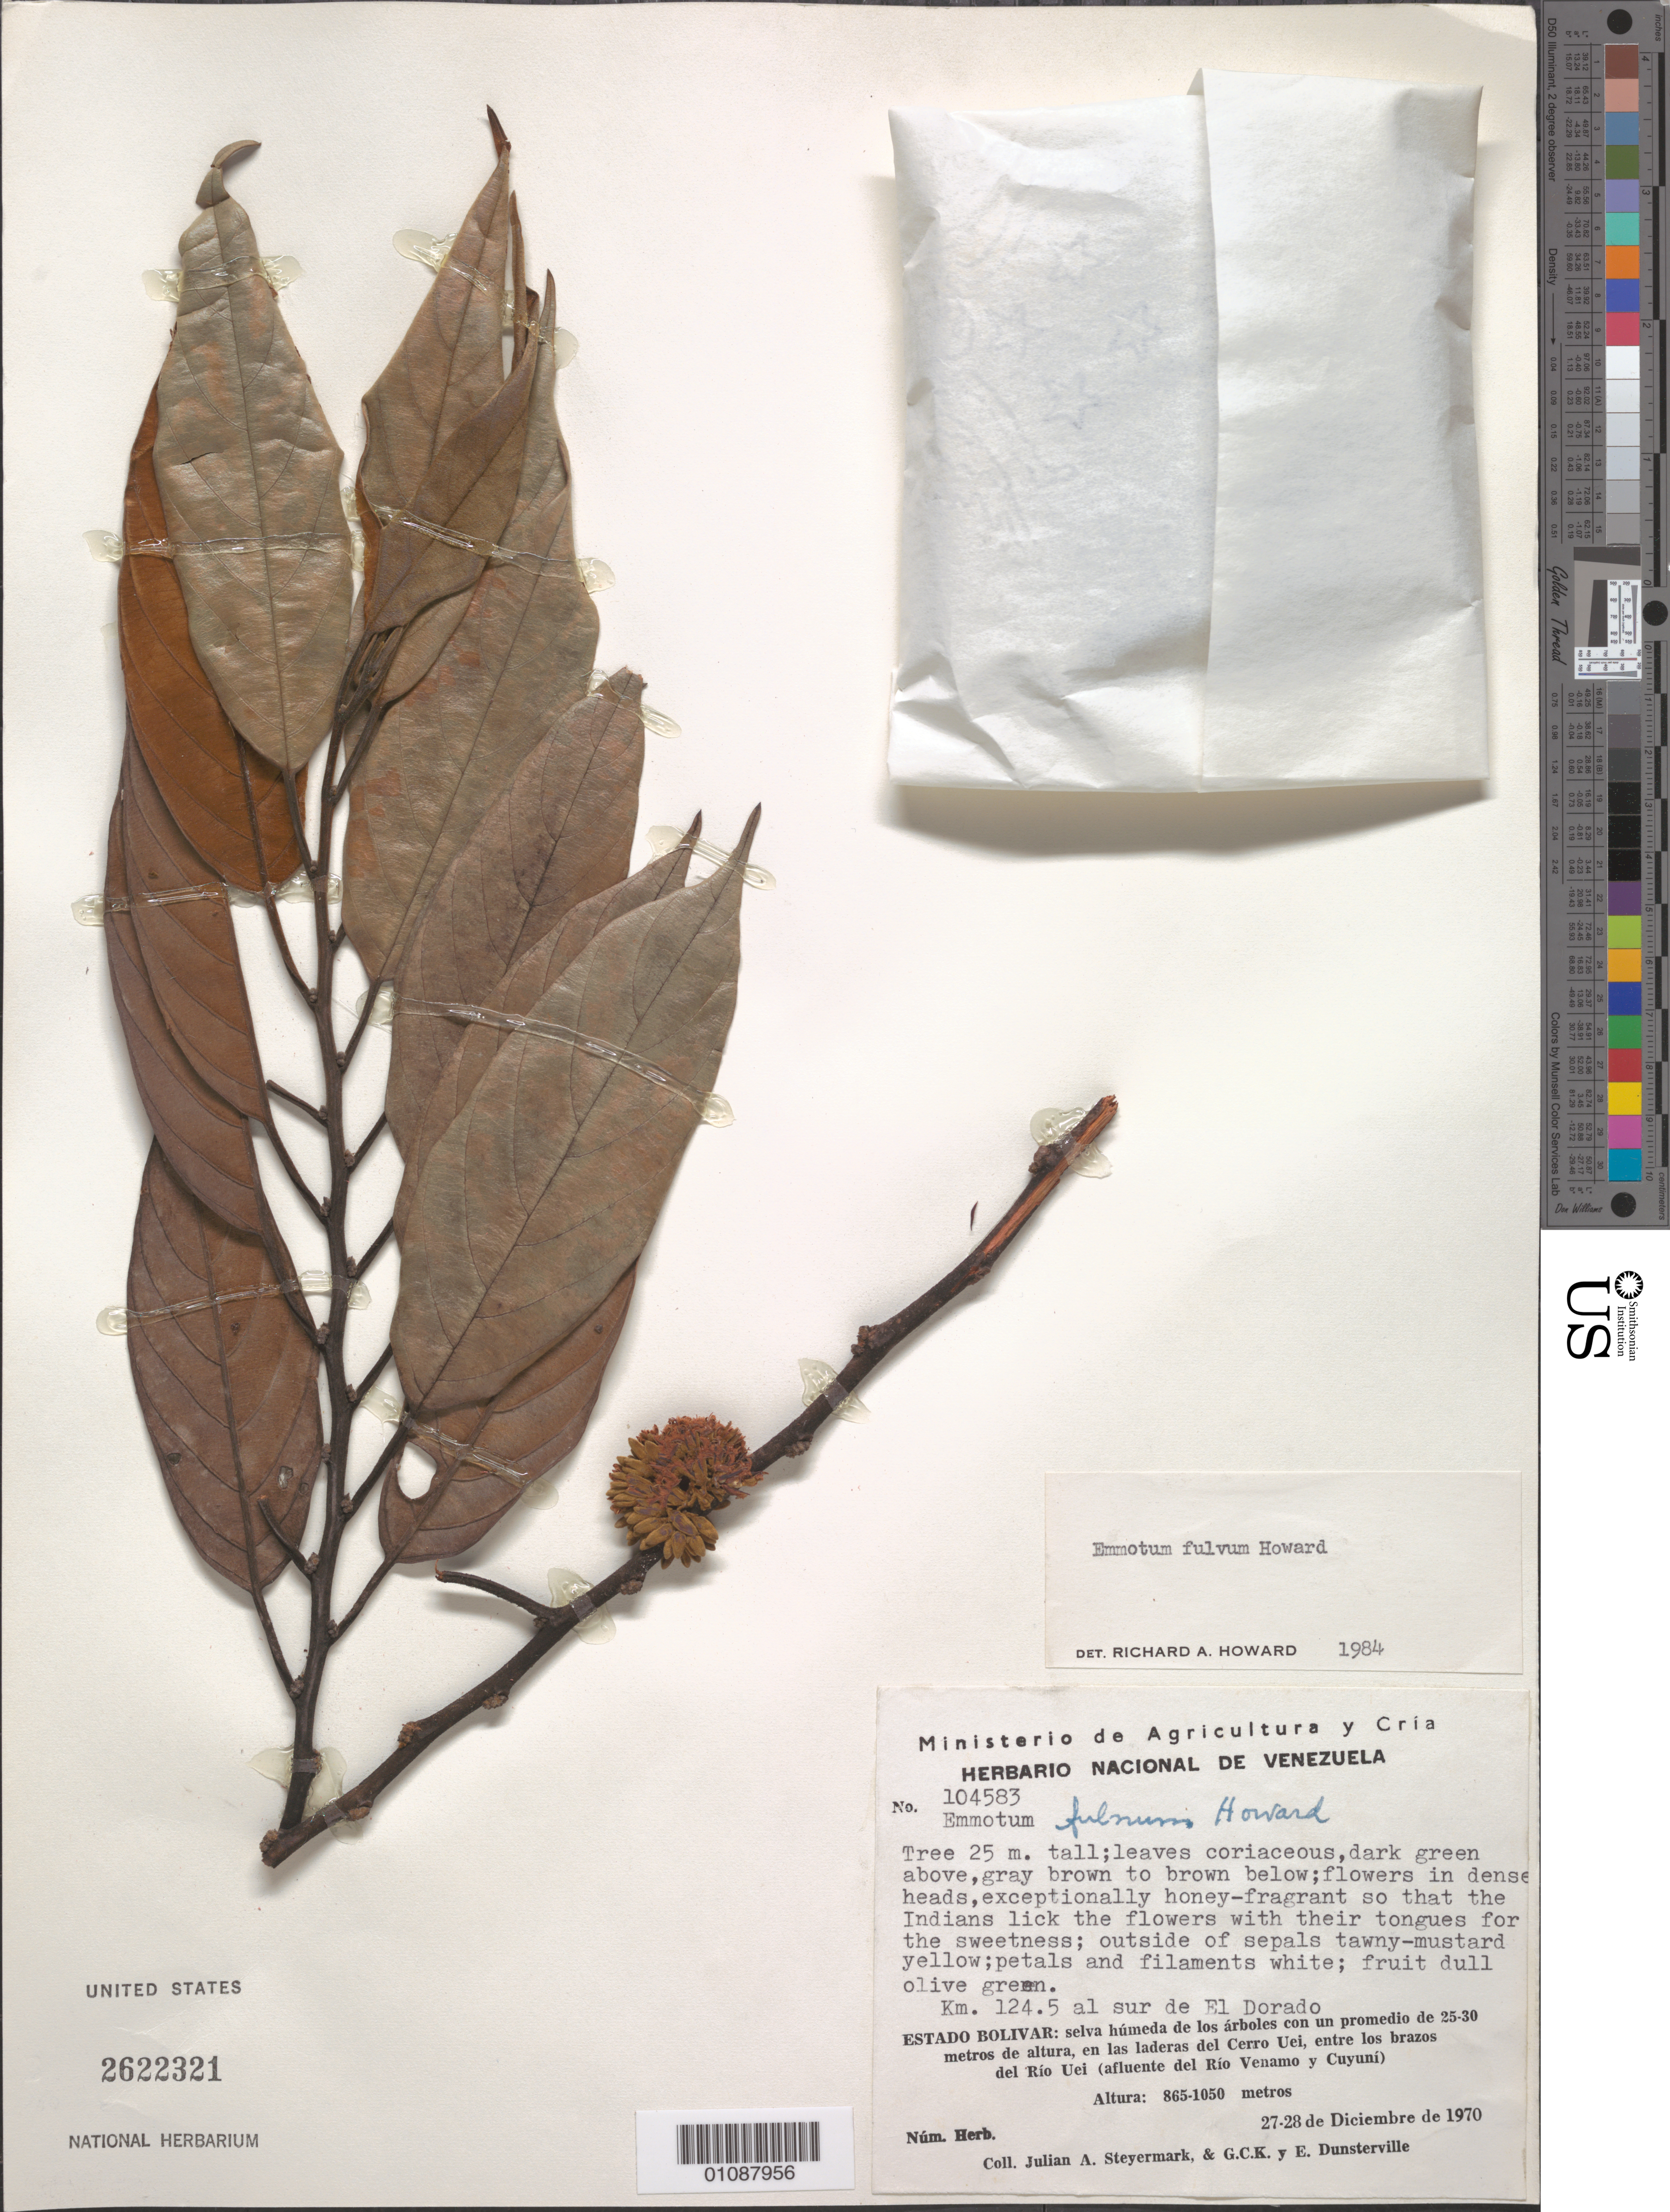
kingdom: Plantae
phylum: Tracheophyta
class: Magnoliopsida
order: Metteniusales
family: Metteniusaceae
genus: Emmotum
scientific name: Emmotum fulvum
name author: R.A. Howard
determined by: Howard, R. C.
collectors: J. Steyermark, G. C. K. Dunsterville & E. Dunsterville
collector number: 104583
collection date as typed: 27-Dec-70 to 28-Dec-70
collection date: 1970-12-27/1970-12-28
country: Venezuela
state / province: Bolívar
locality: Cerro Uei, entre los brazos del Rio Uei (afluente del Rio Venamo y Cuyuni); km 124.5 al sur de El Dorado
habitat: Selva húmeda de los árboles con un promedio de 25-30m de altura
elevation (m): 865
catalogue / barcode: US 2622321